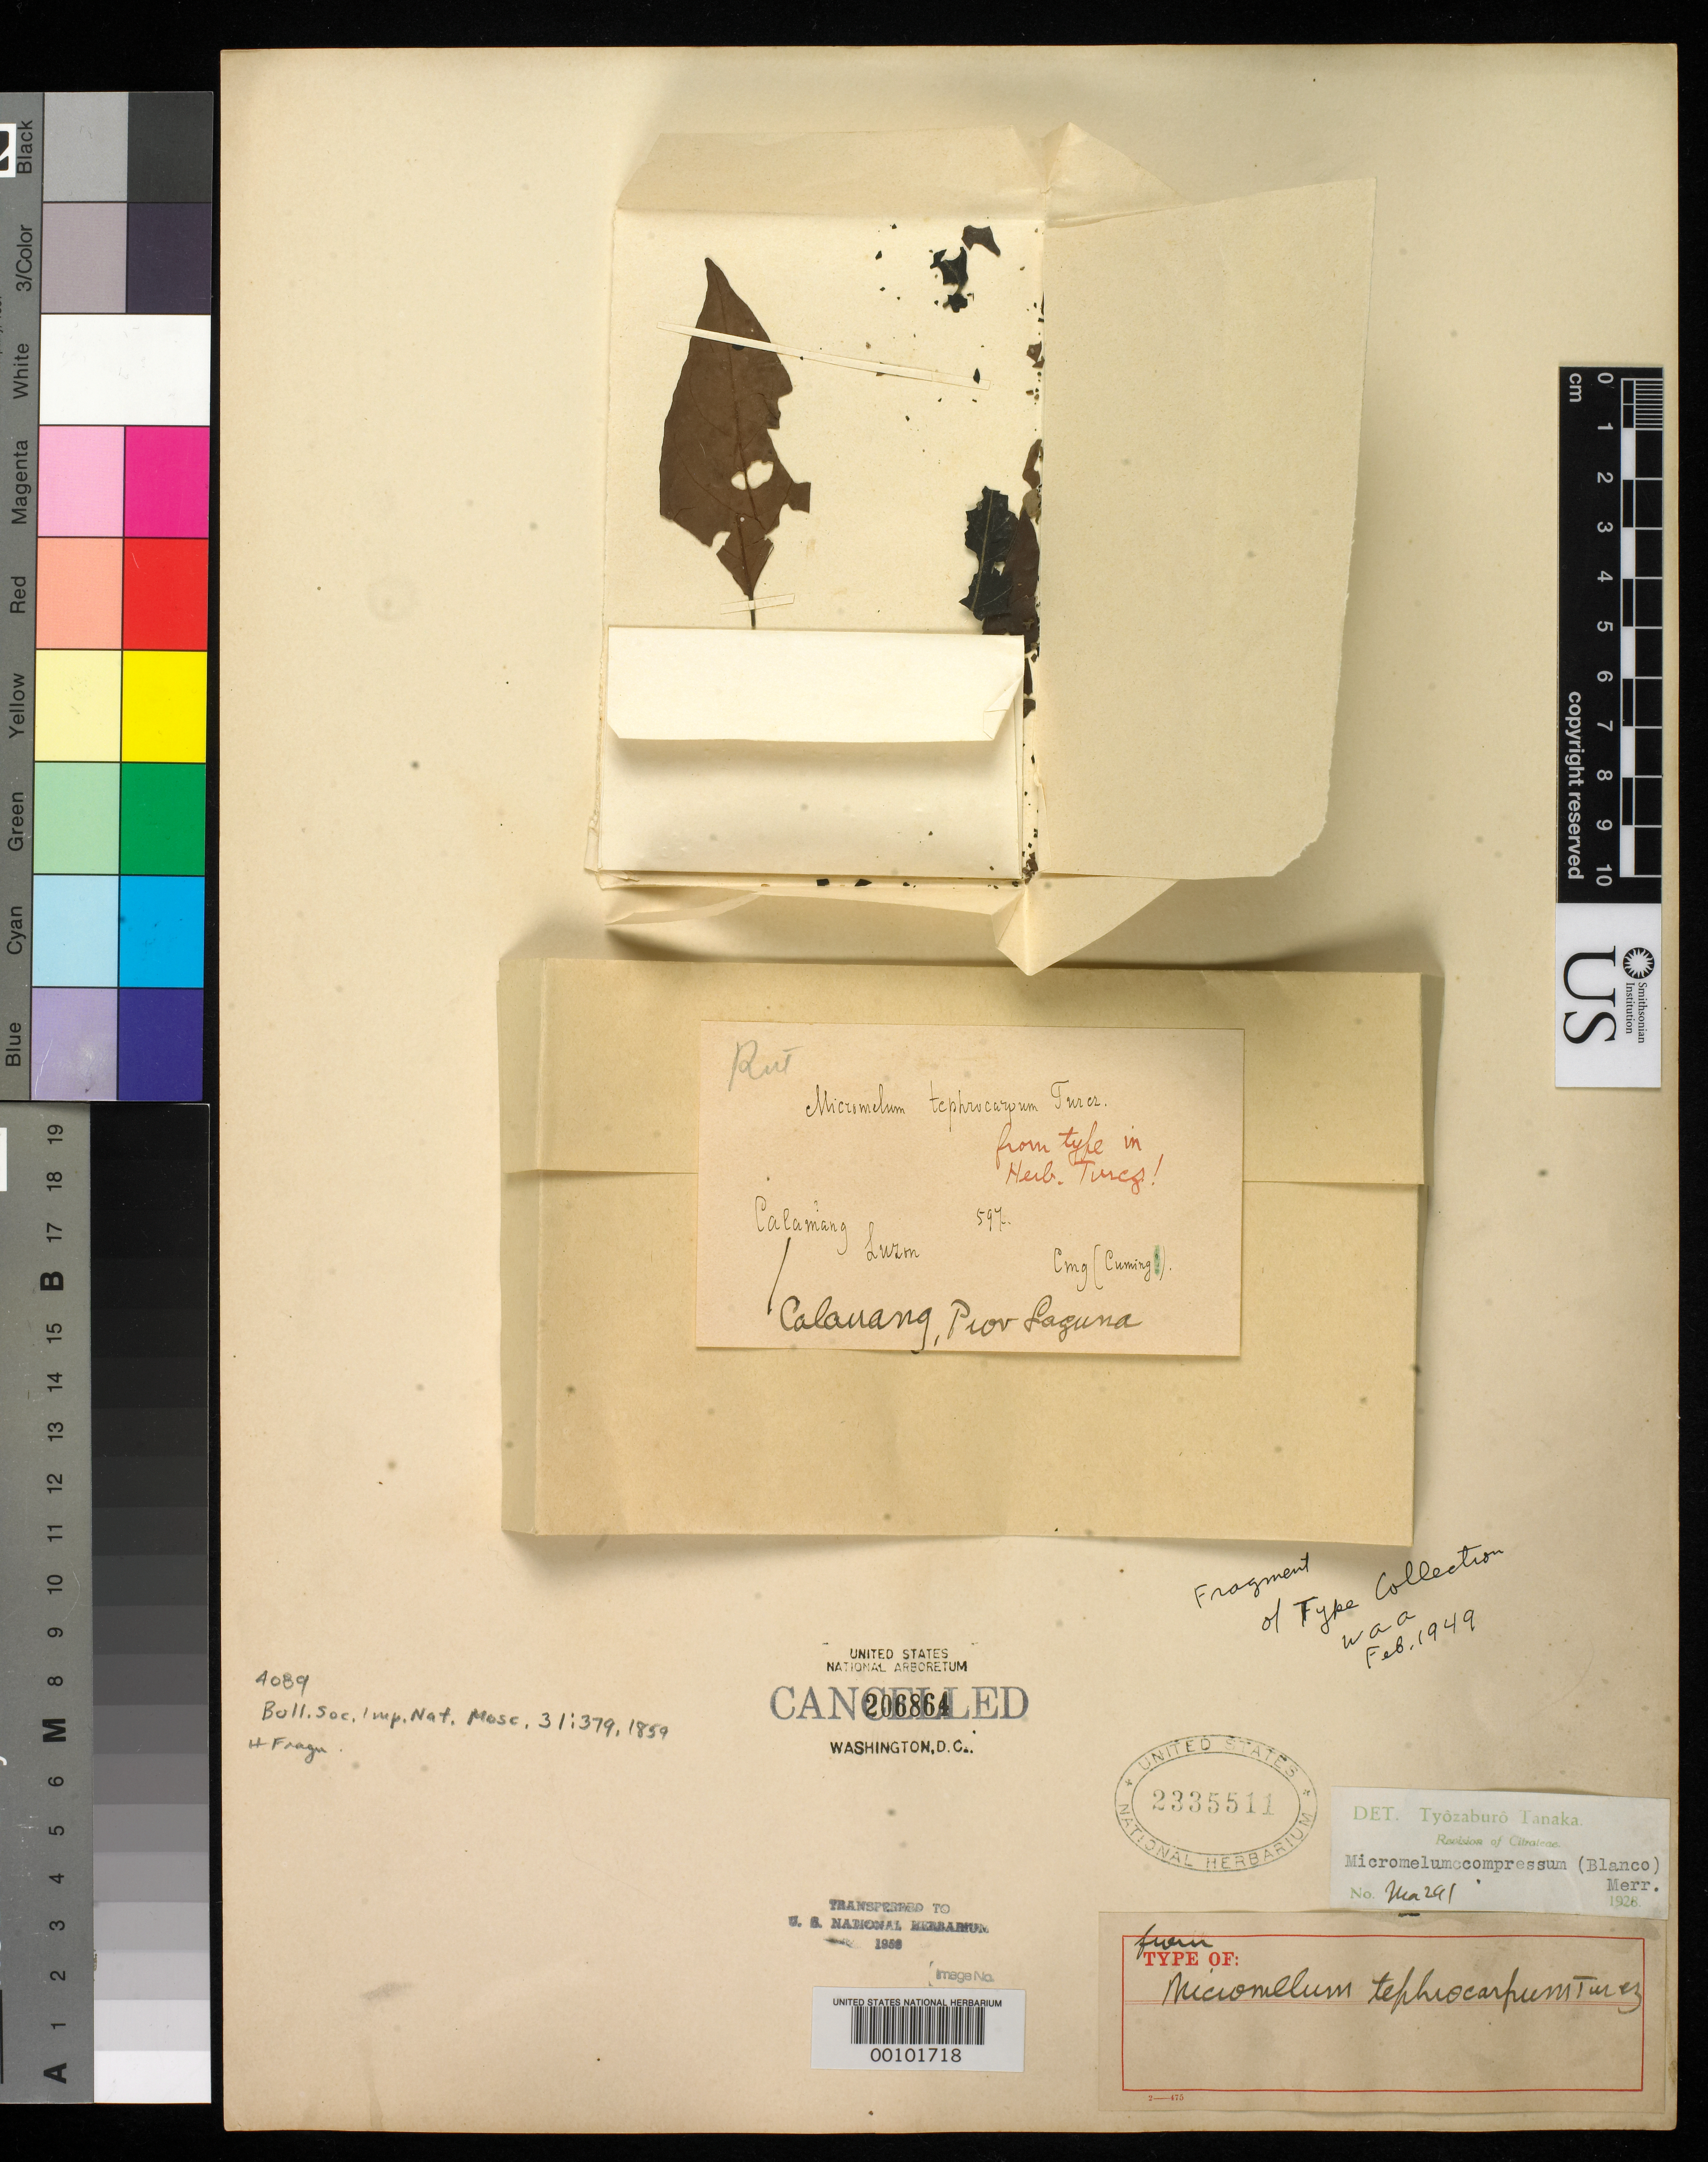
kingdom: Plantae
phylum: Tracheophyta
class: Magnoliopsida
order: Sapindales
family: Rutaceae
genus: Micromelum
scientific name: Micromelum tephrocarpum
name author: Turcz.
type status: Type Fragment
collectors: H. Cuming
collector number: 597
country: Philippines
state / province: Calabarzon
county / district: Laguna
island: Luzon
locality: Calauang.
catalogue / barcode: US 2335511